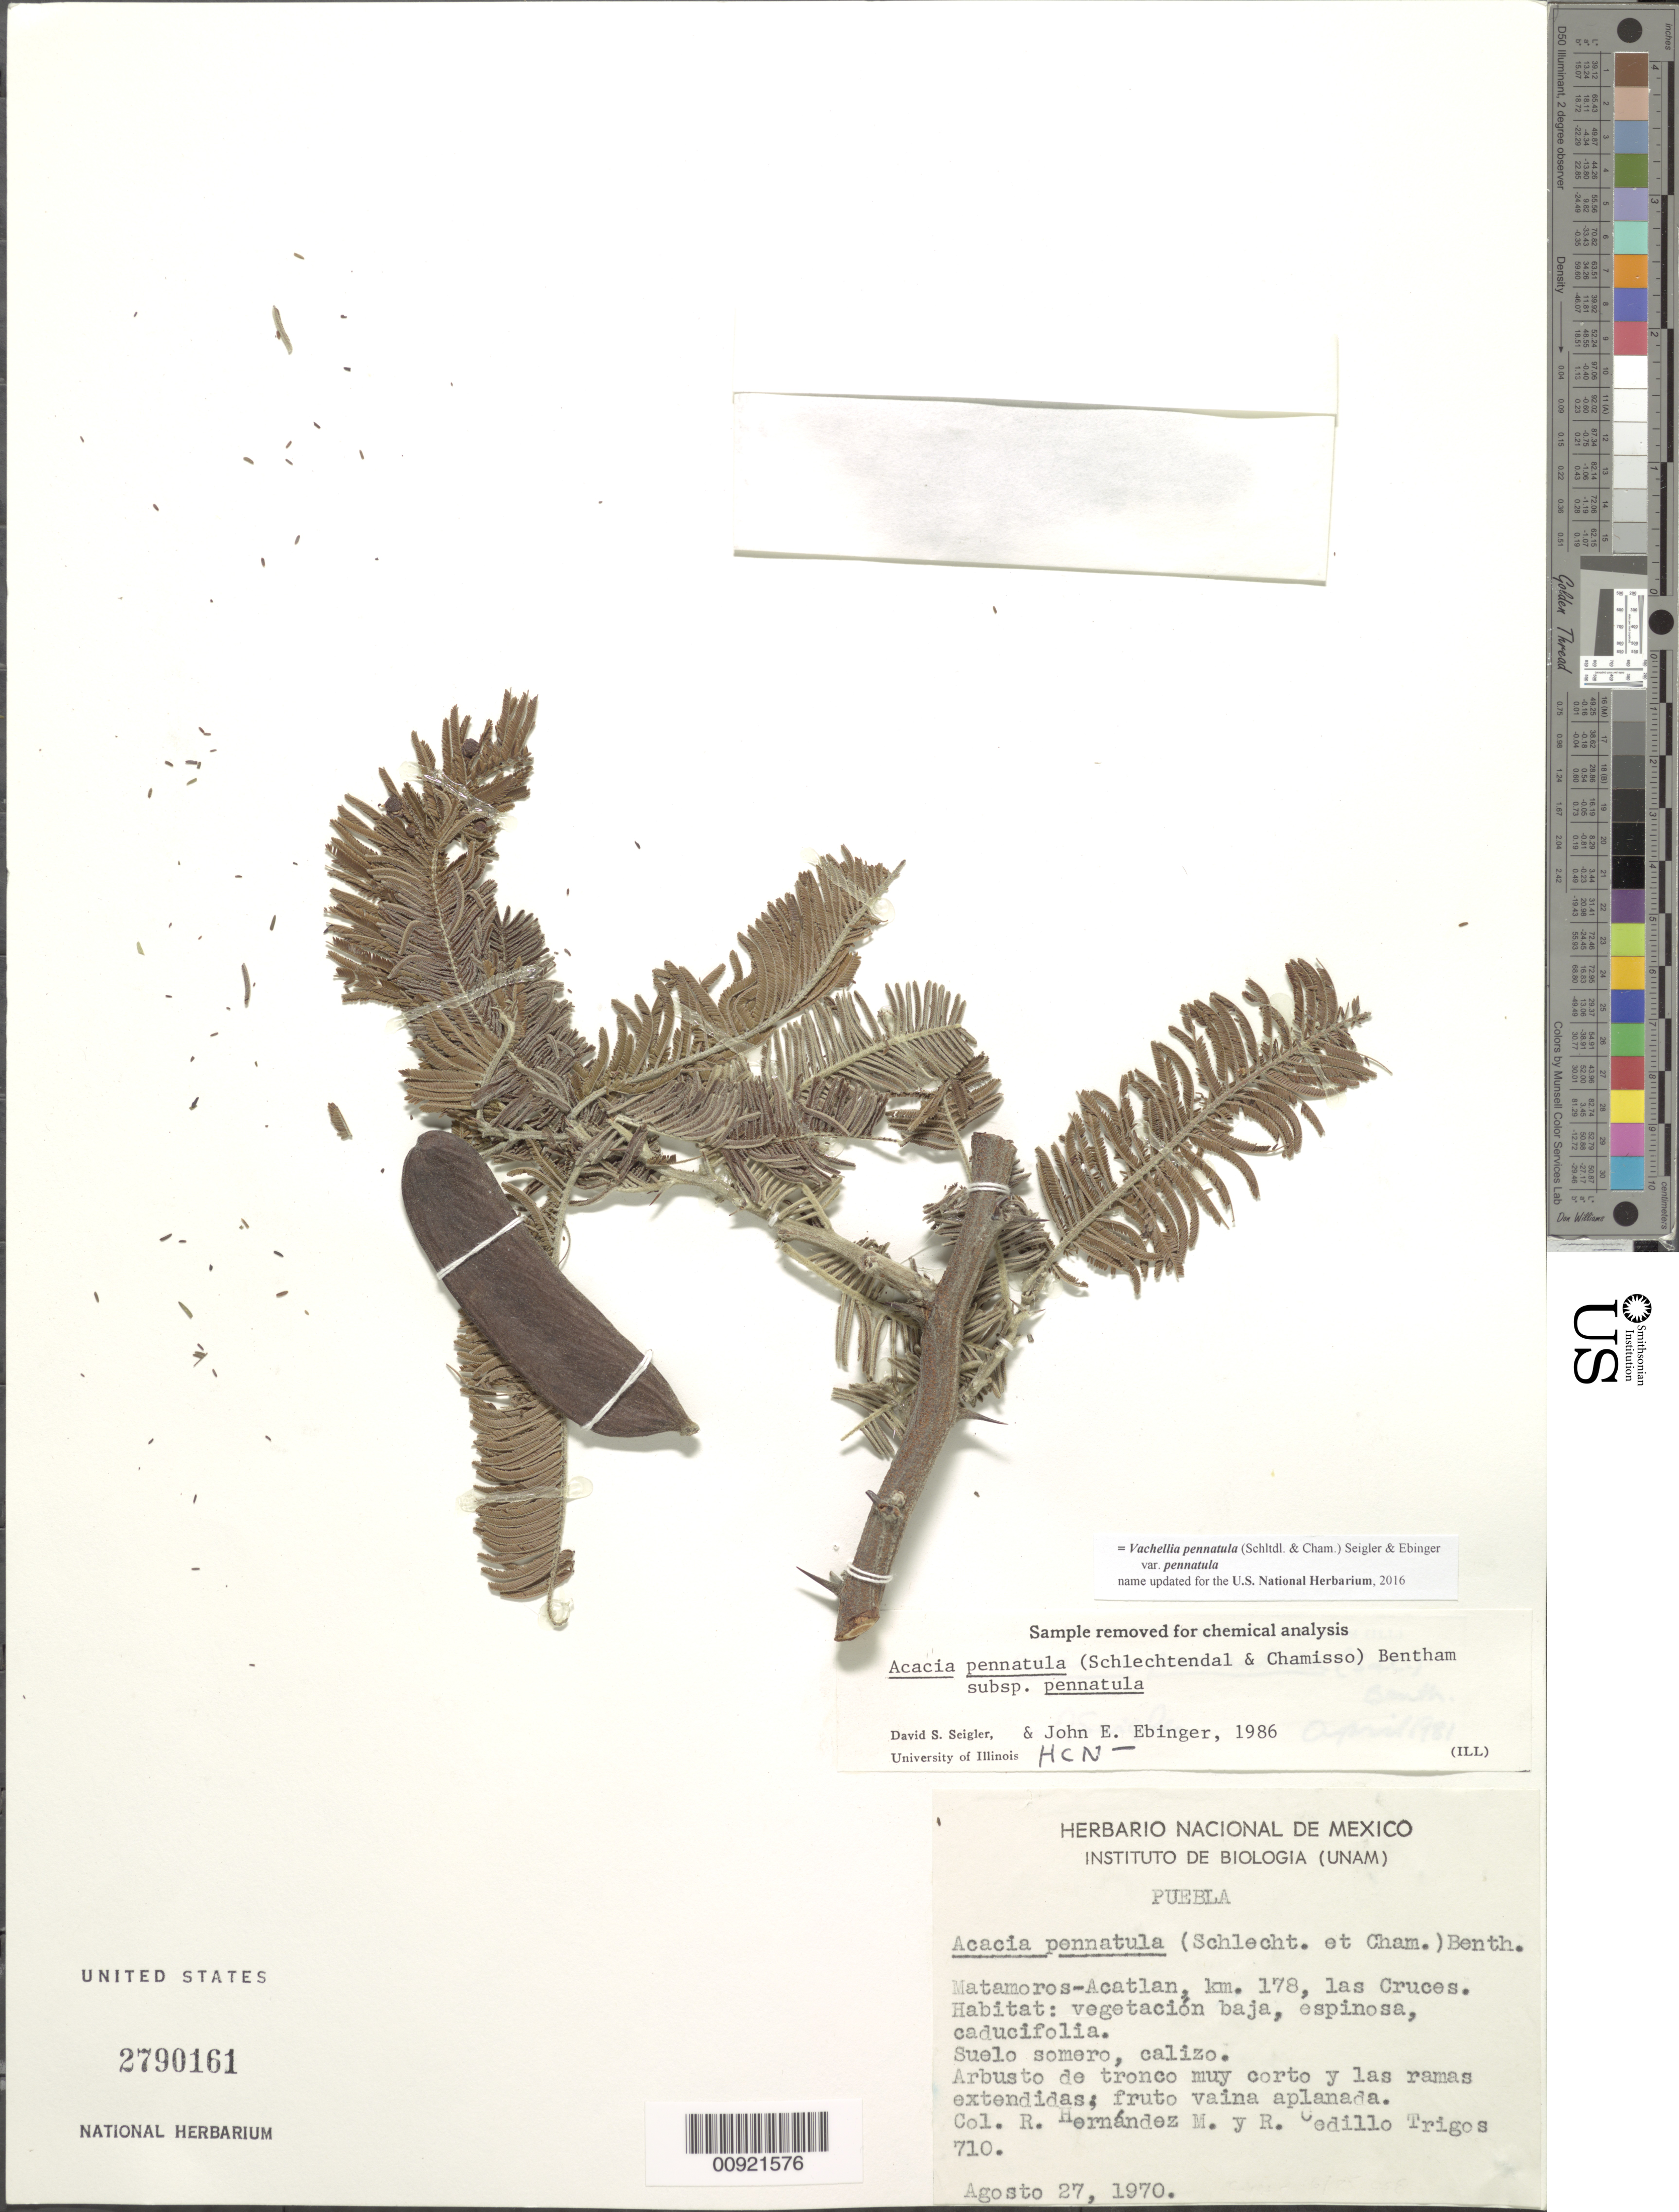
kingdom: Plantae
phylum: Tracheophyta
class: Magnoliopsida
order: Fabales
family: Fabaceae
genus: Vachellia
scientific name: Vachellia pennatula var. pennatula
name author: (Schltdl. & Cham.) Seigler & Ebinger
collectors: R. M. Hernandez & R. CedilloT.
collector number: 710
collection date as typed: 27 Aug 1970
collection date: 1970-08-27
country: Mexico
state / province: Puebla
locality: Matamoros- Acatlán, km 178, Las Cruces.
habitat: Vegetación baja, espinosa, caducifolia. Suelo somero, calizo.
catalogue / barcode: US 2790161